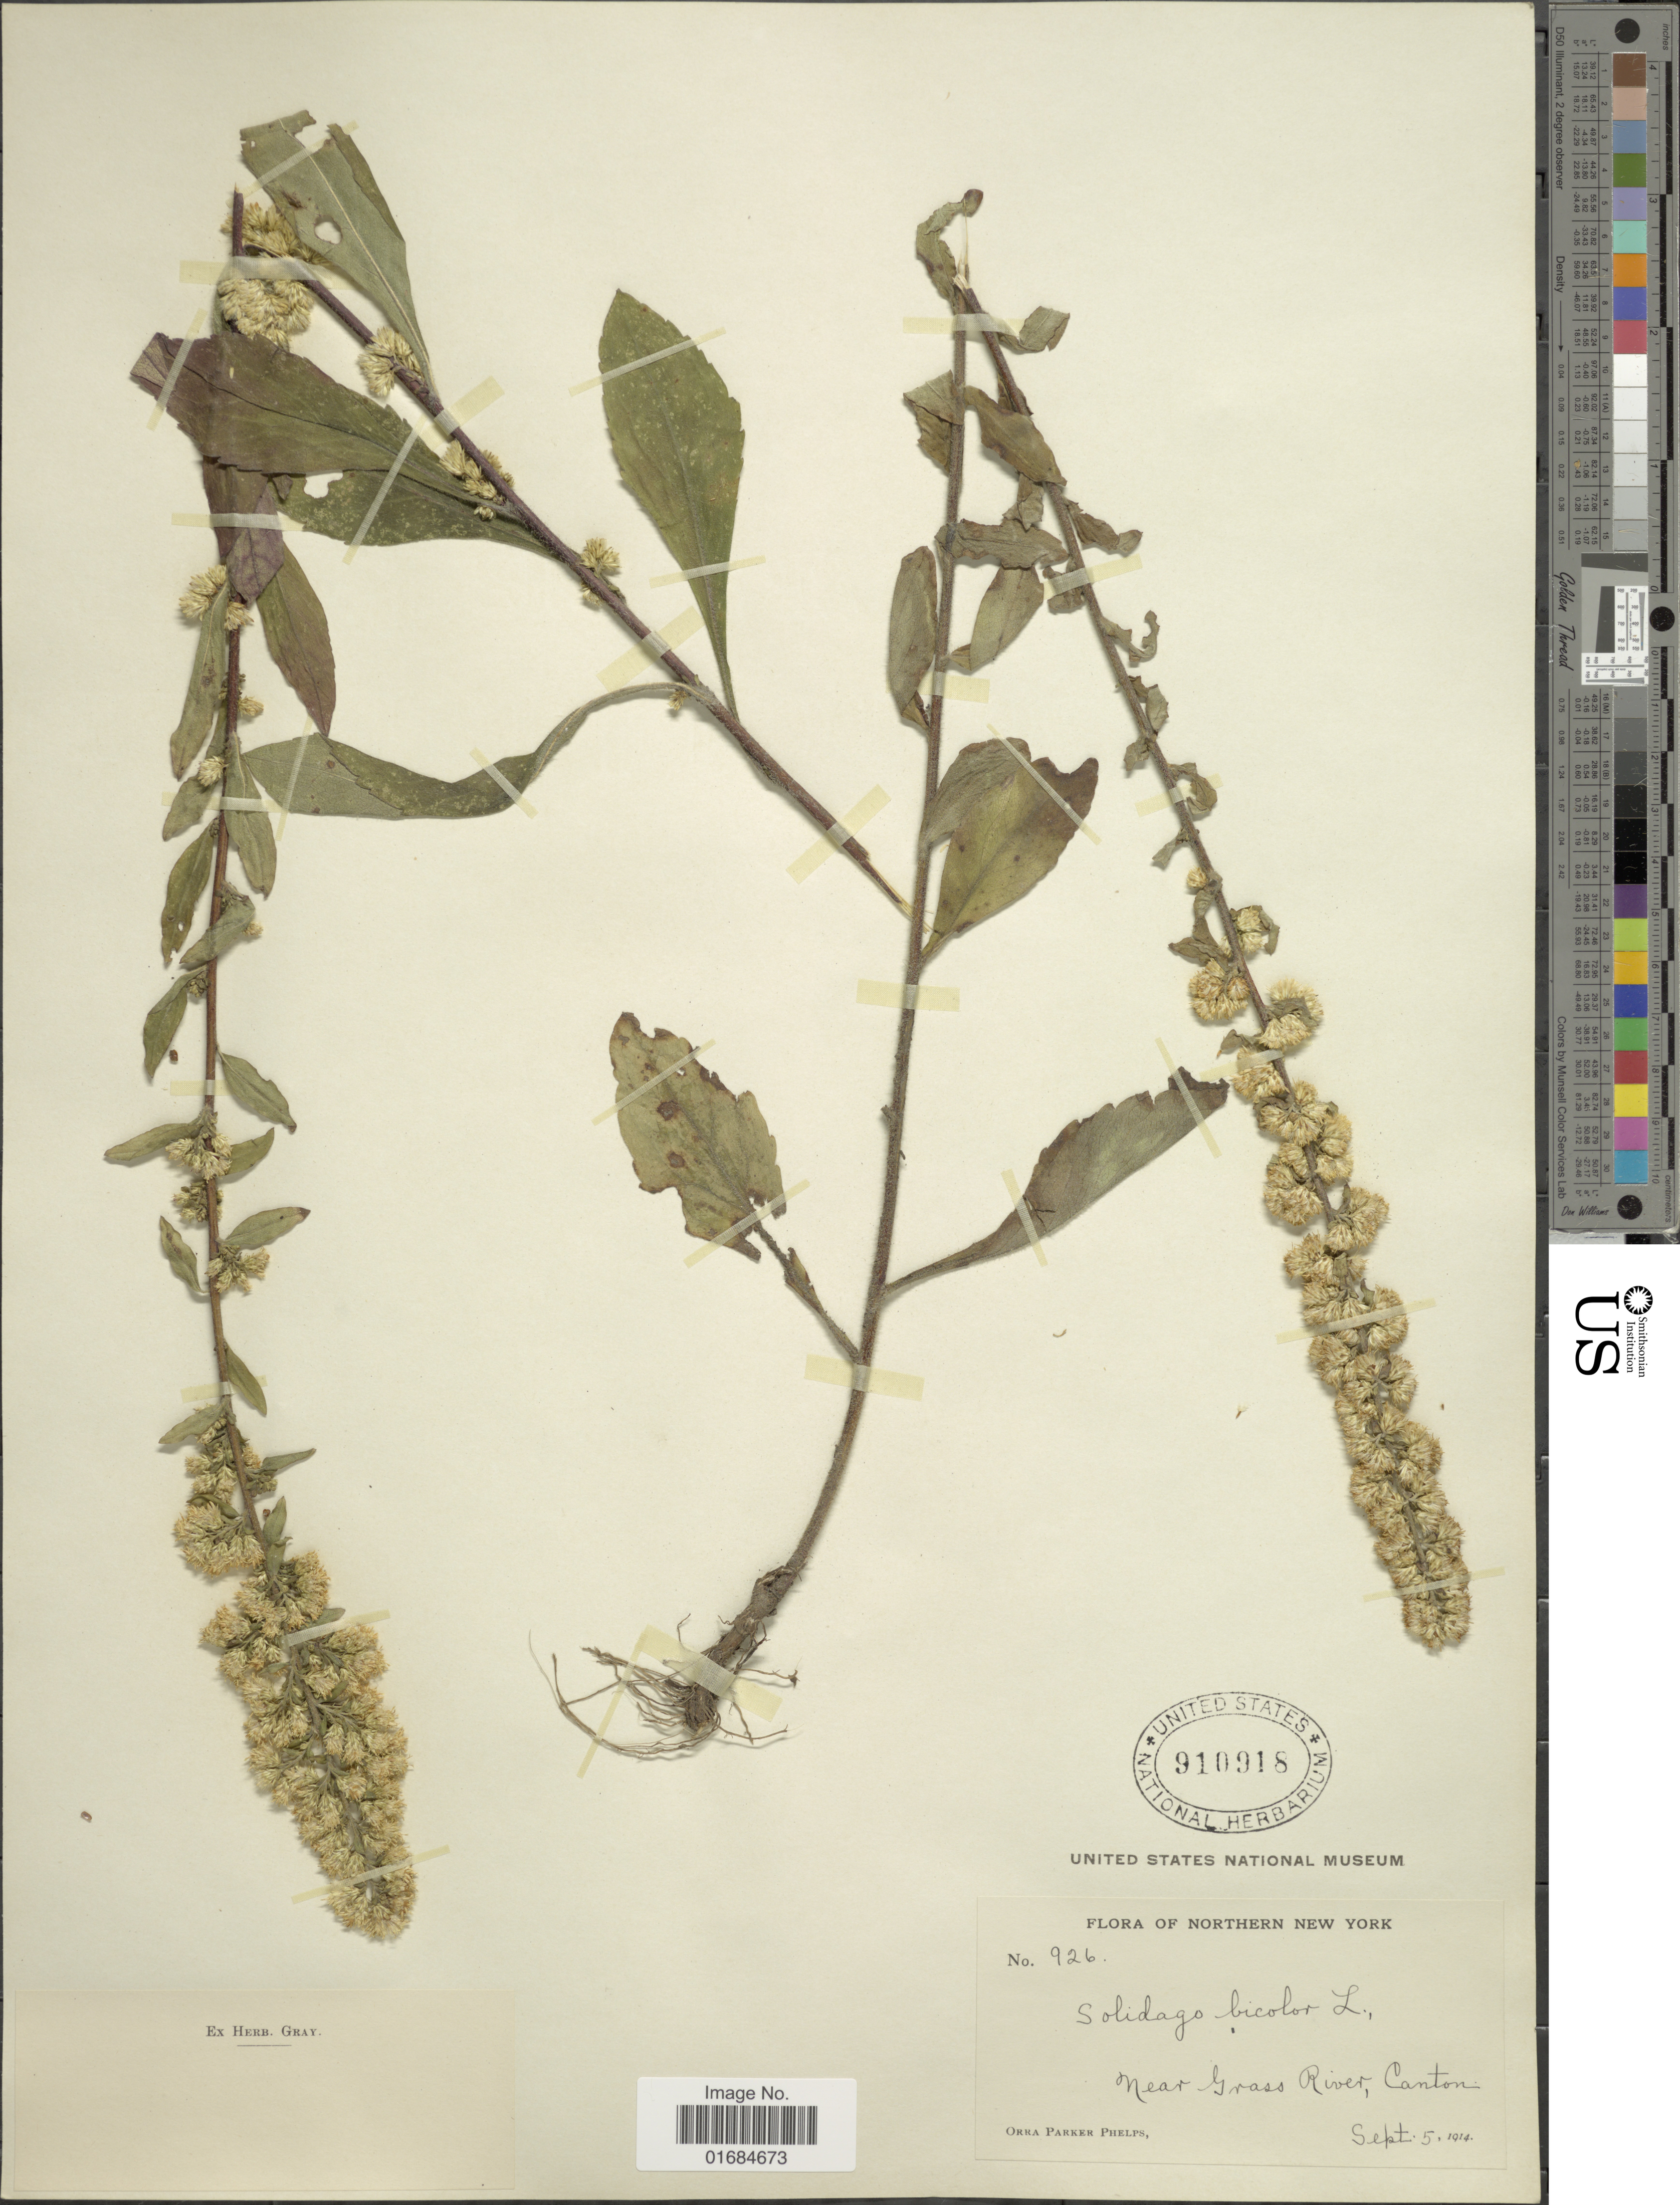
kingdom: Plantae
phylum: Tracheophyta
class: Magnoliopsida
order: Asterales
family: Asteraceae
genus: Solidago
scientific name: Solidago bicolor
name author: L.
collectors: O. P. Phelps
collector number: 926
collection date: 1914-09-05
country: United States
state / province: New York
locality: Northern New York. Near Grass River, Canton.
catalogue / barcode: US 910918